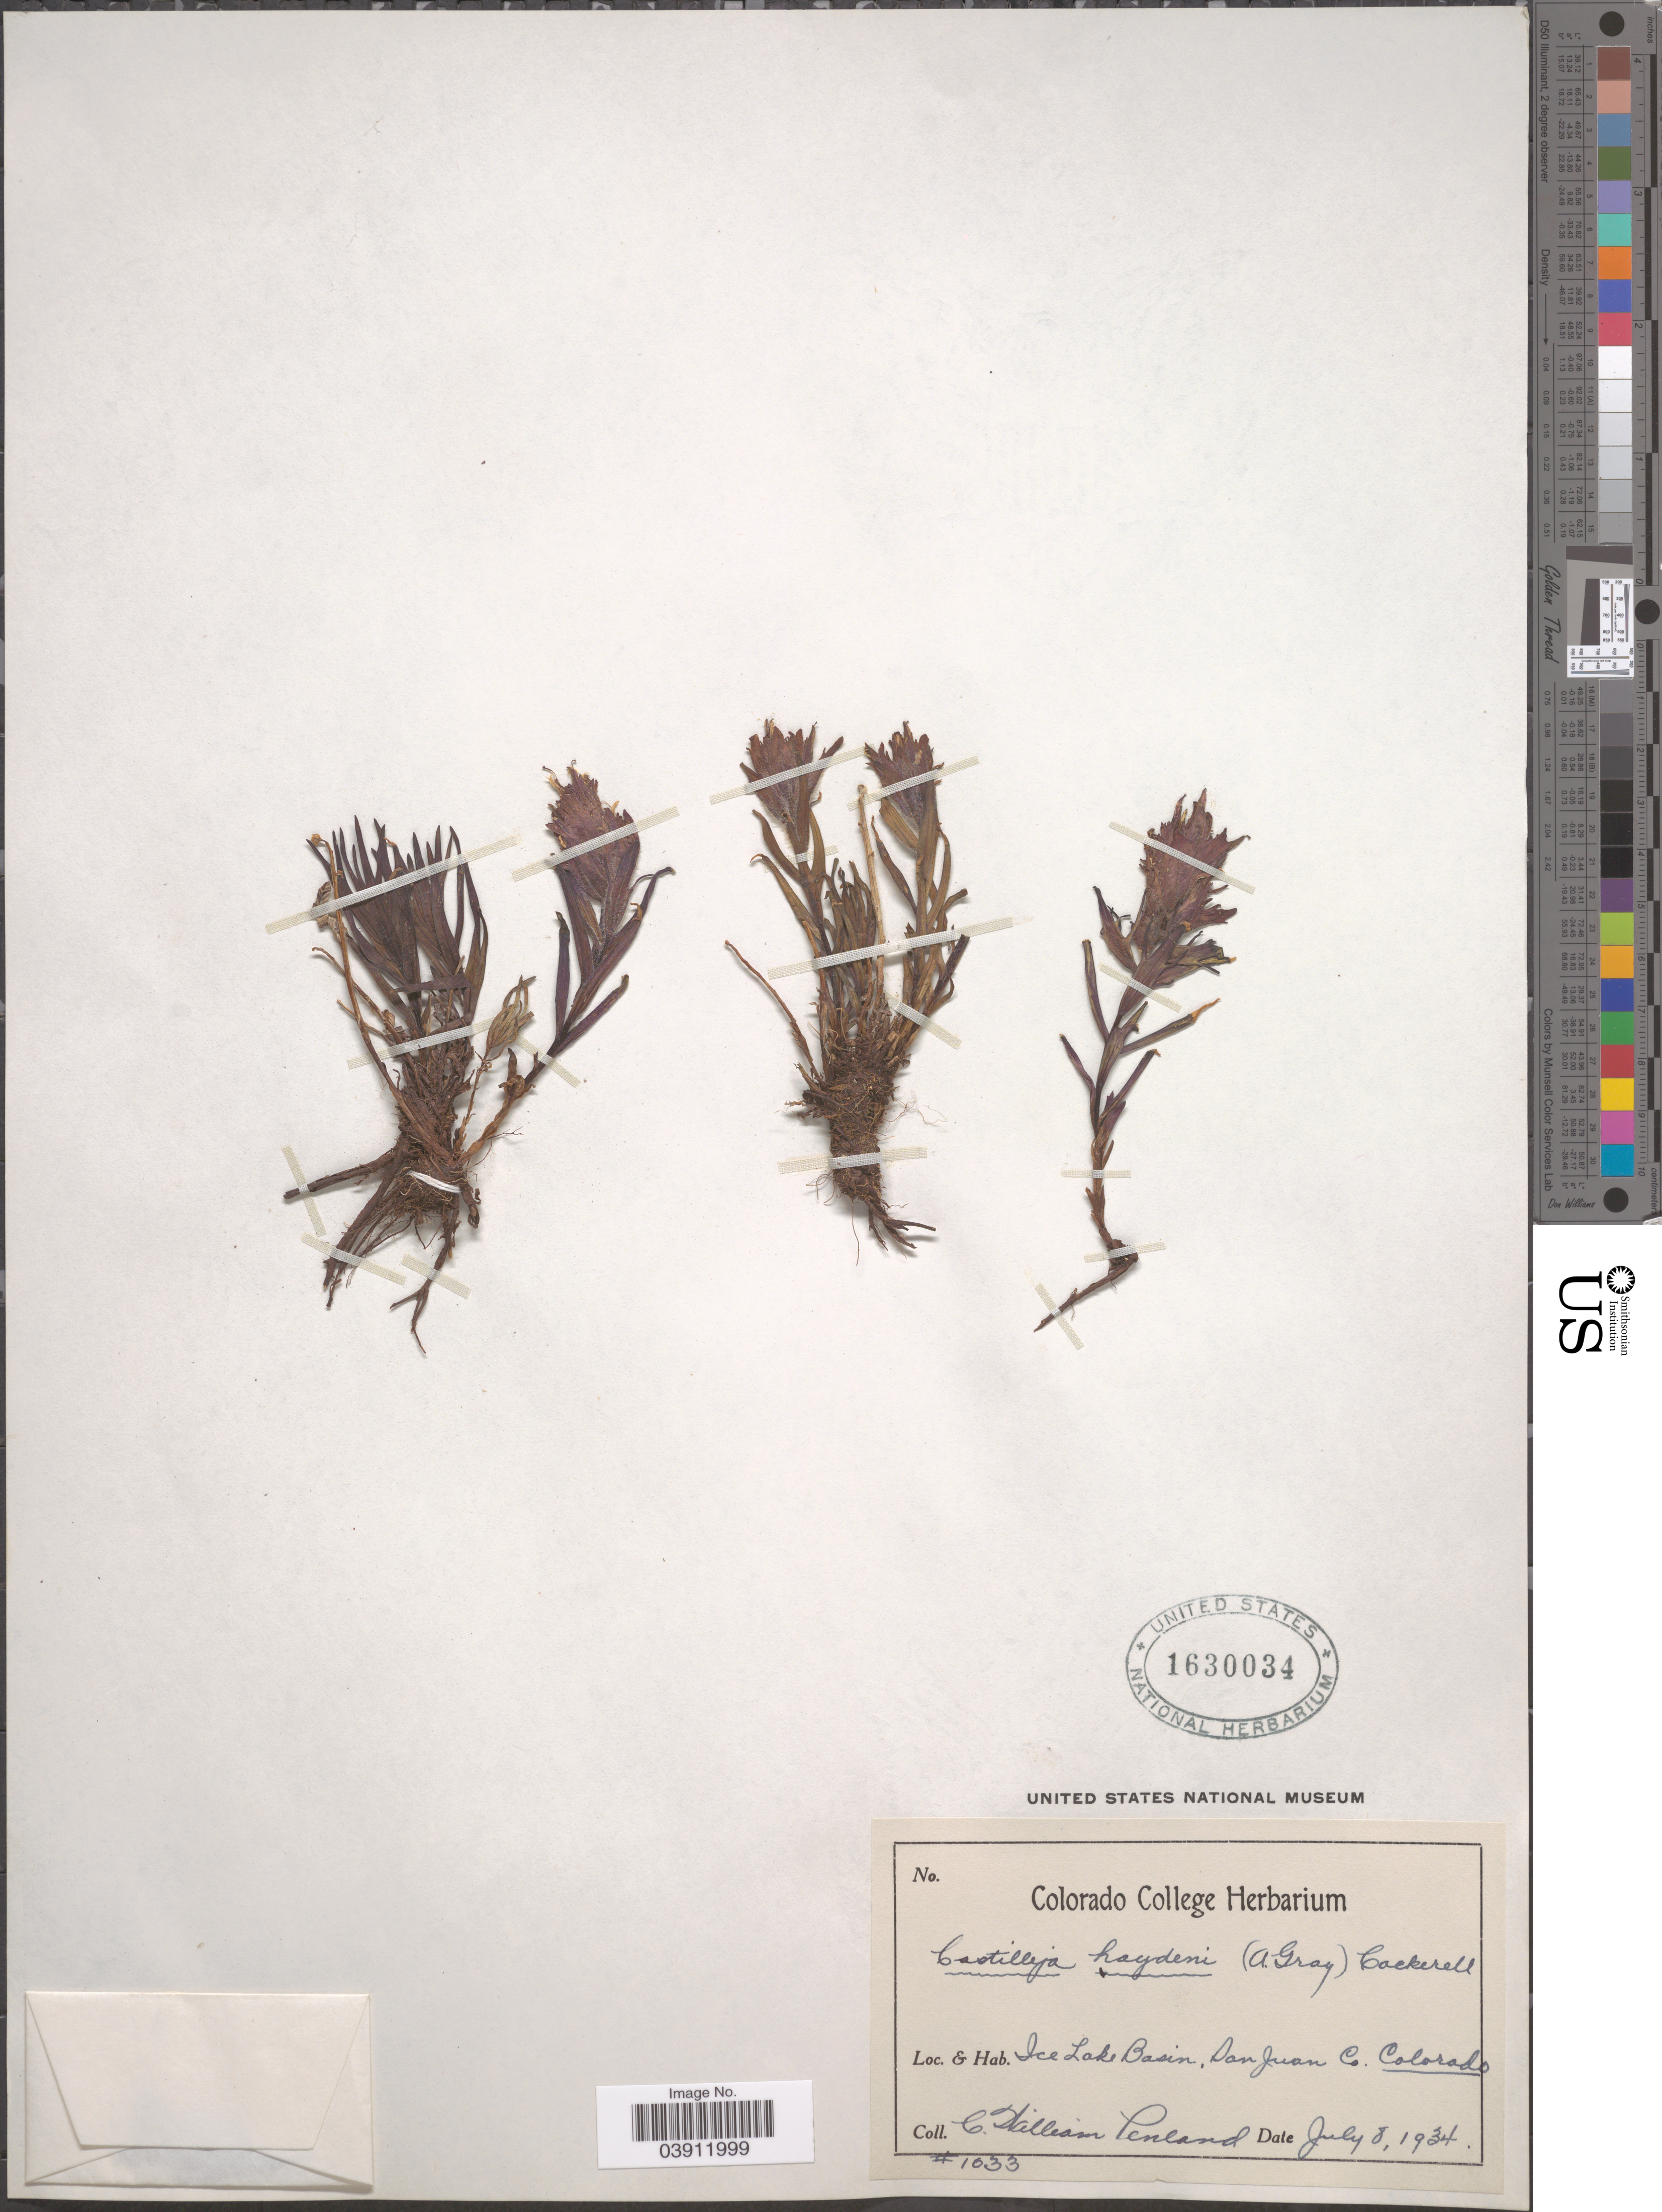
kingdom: Plantae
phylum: Tracheophyta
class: Magnoliopsida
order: Lamiales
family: Orobanchaceae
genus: Castilleja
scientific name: Castilleja haydenii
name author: (A. Gray) Cockerell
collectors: C. W. Penland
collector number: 1033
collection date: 1934-07-08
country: United States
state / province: Colorado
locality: Ice Lake Basin, San Juan Co.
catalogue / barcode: US 1630034